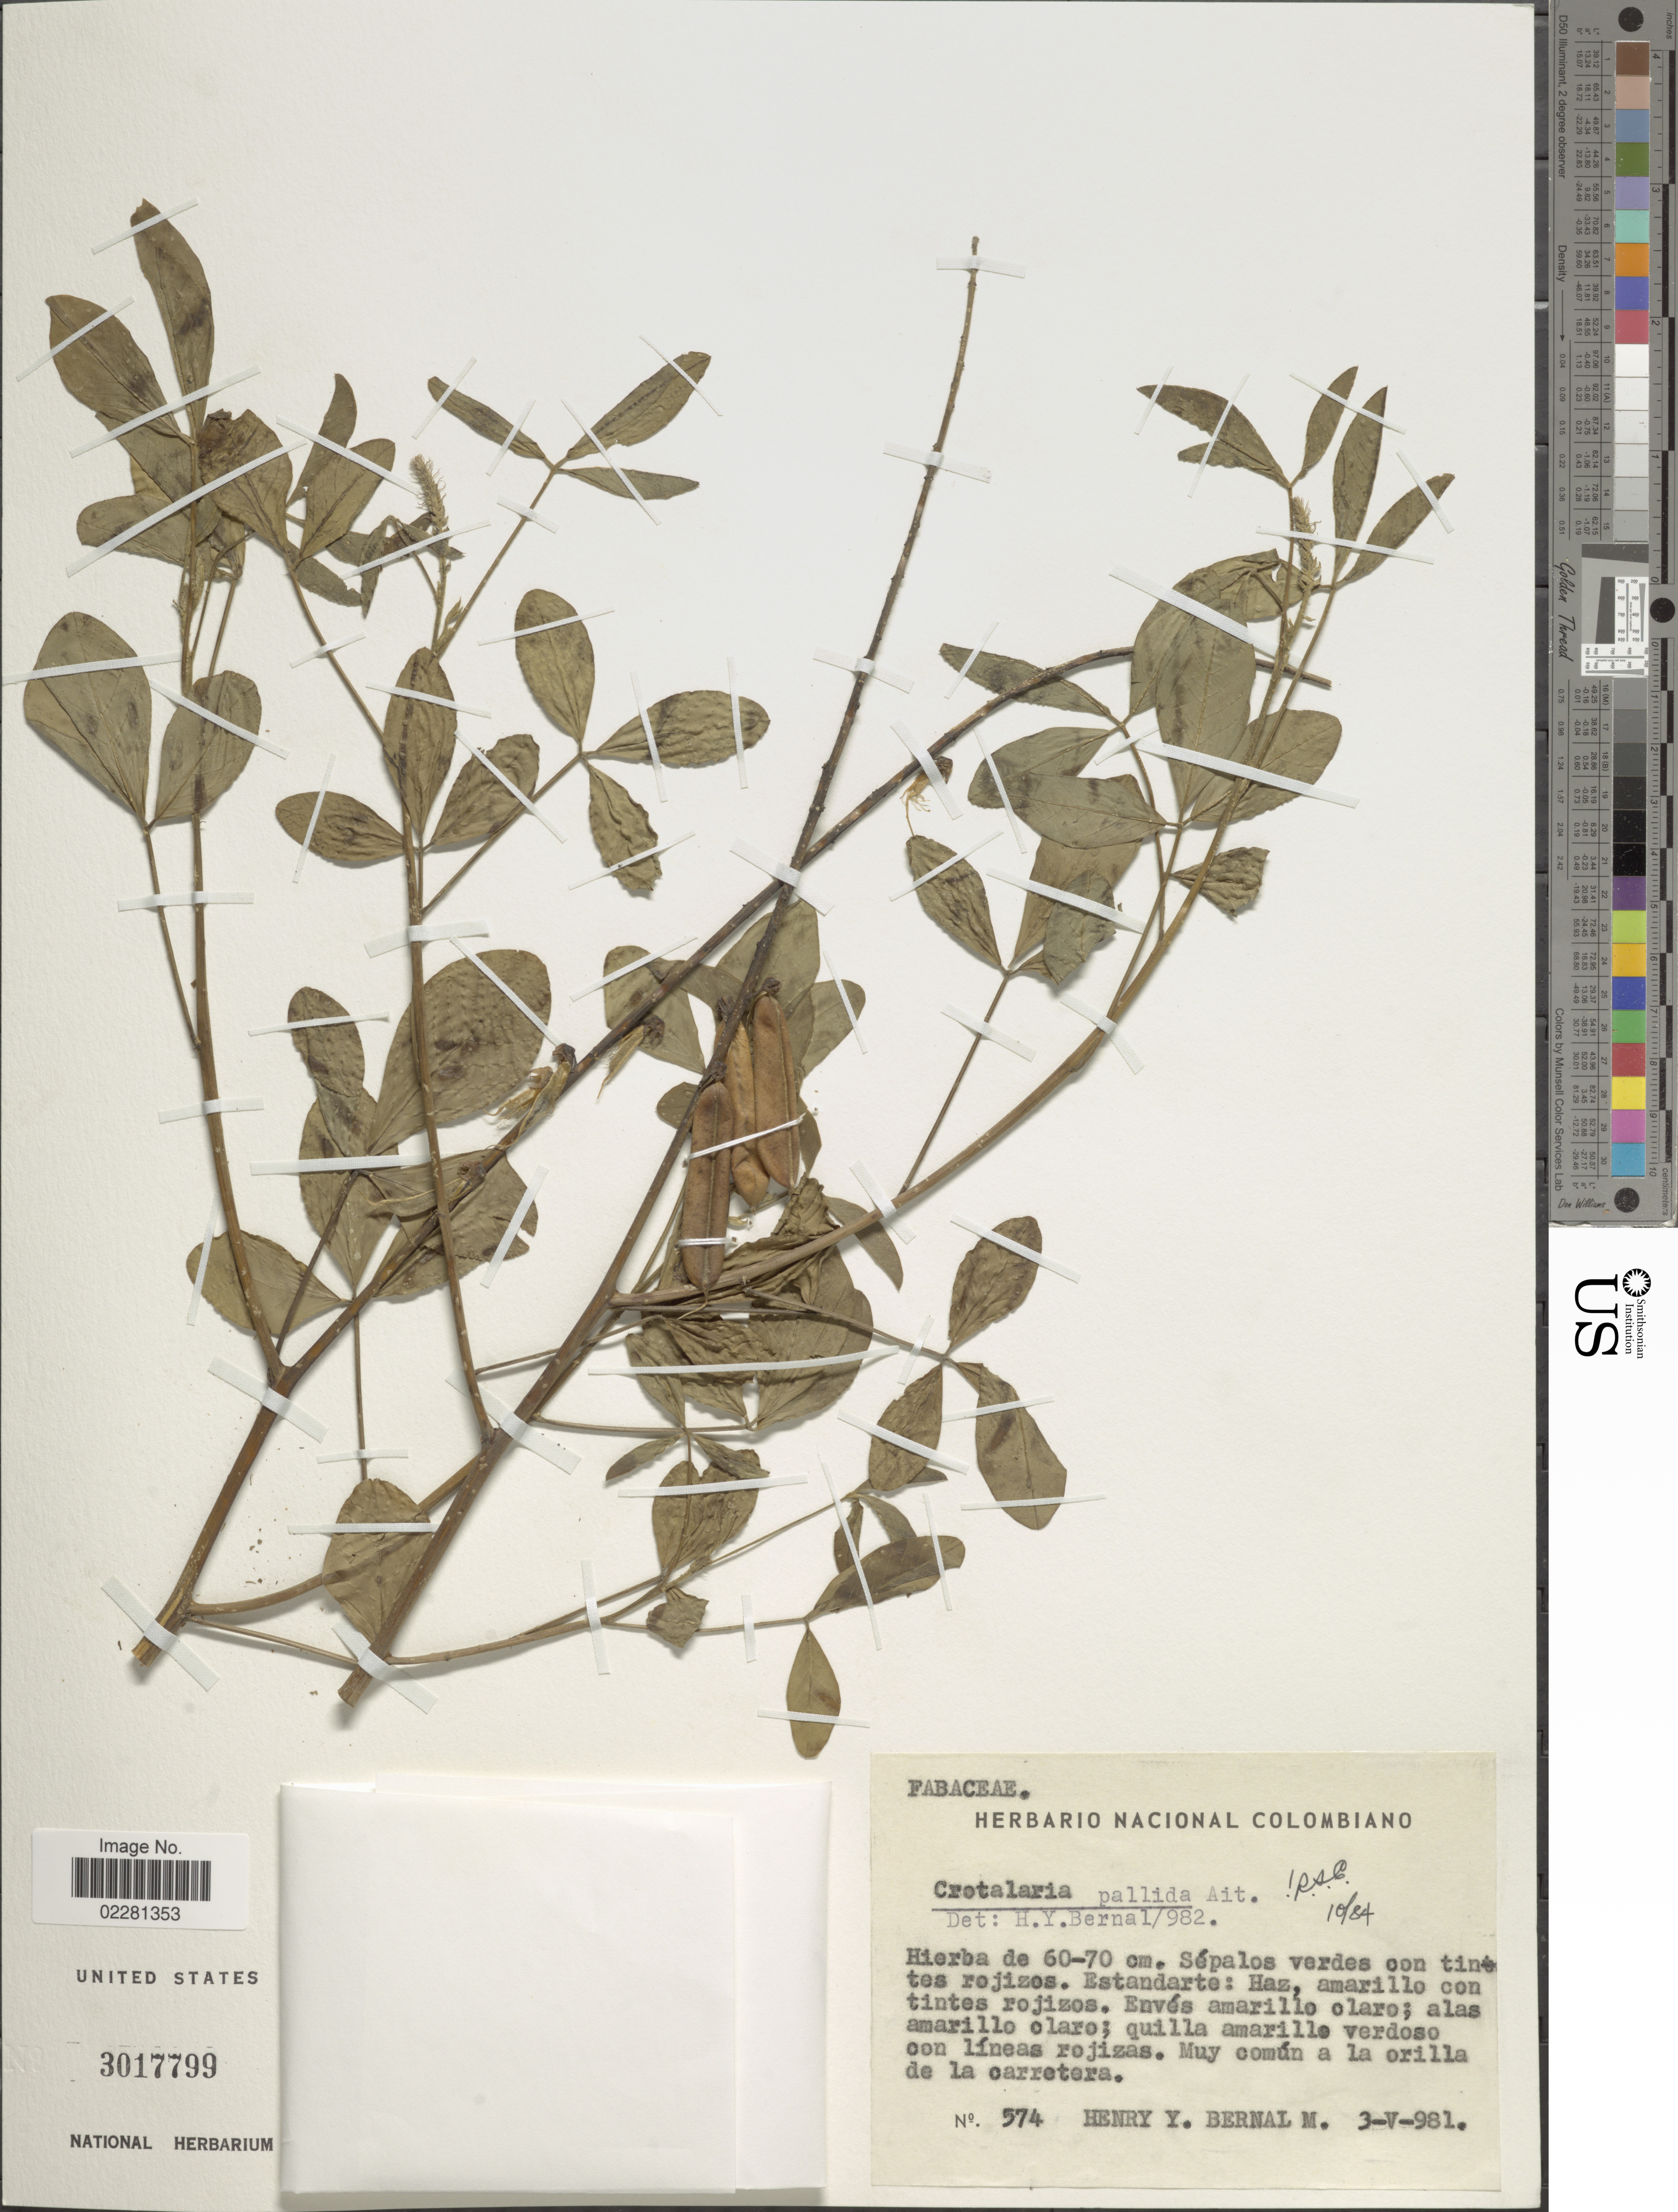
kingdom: Plantae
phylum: Tracheophyta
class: Magnoliopsida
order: Fabales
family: Fabaceae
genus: Crotalaria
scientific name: Crotalaria pallida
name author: Aiton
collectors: H. Y. Bernal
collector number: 574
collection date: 1981-05-03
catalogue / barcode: US 3017799